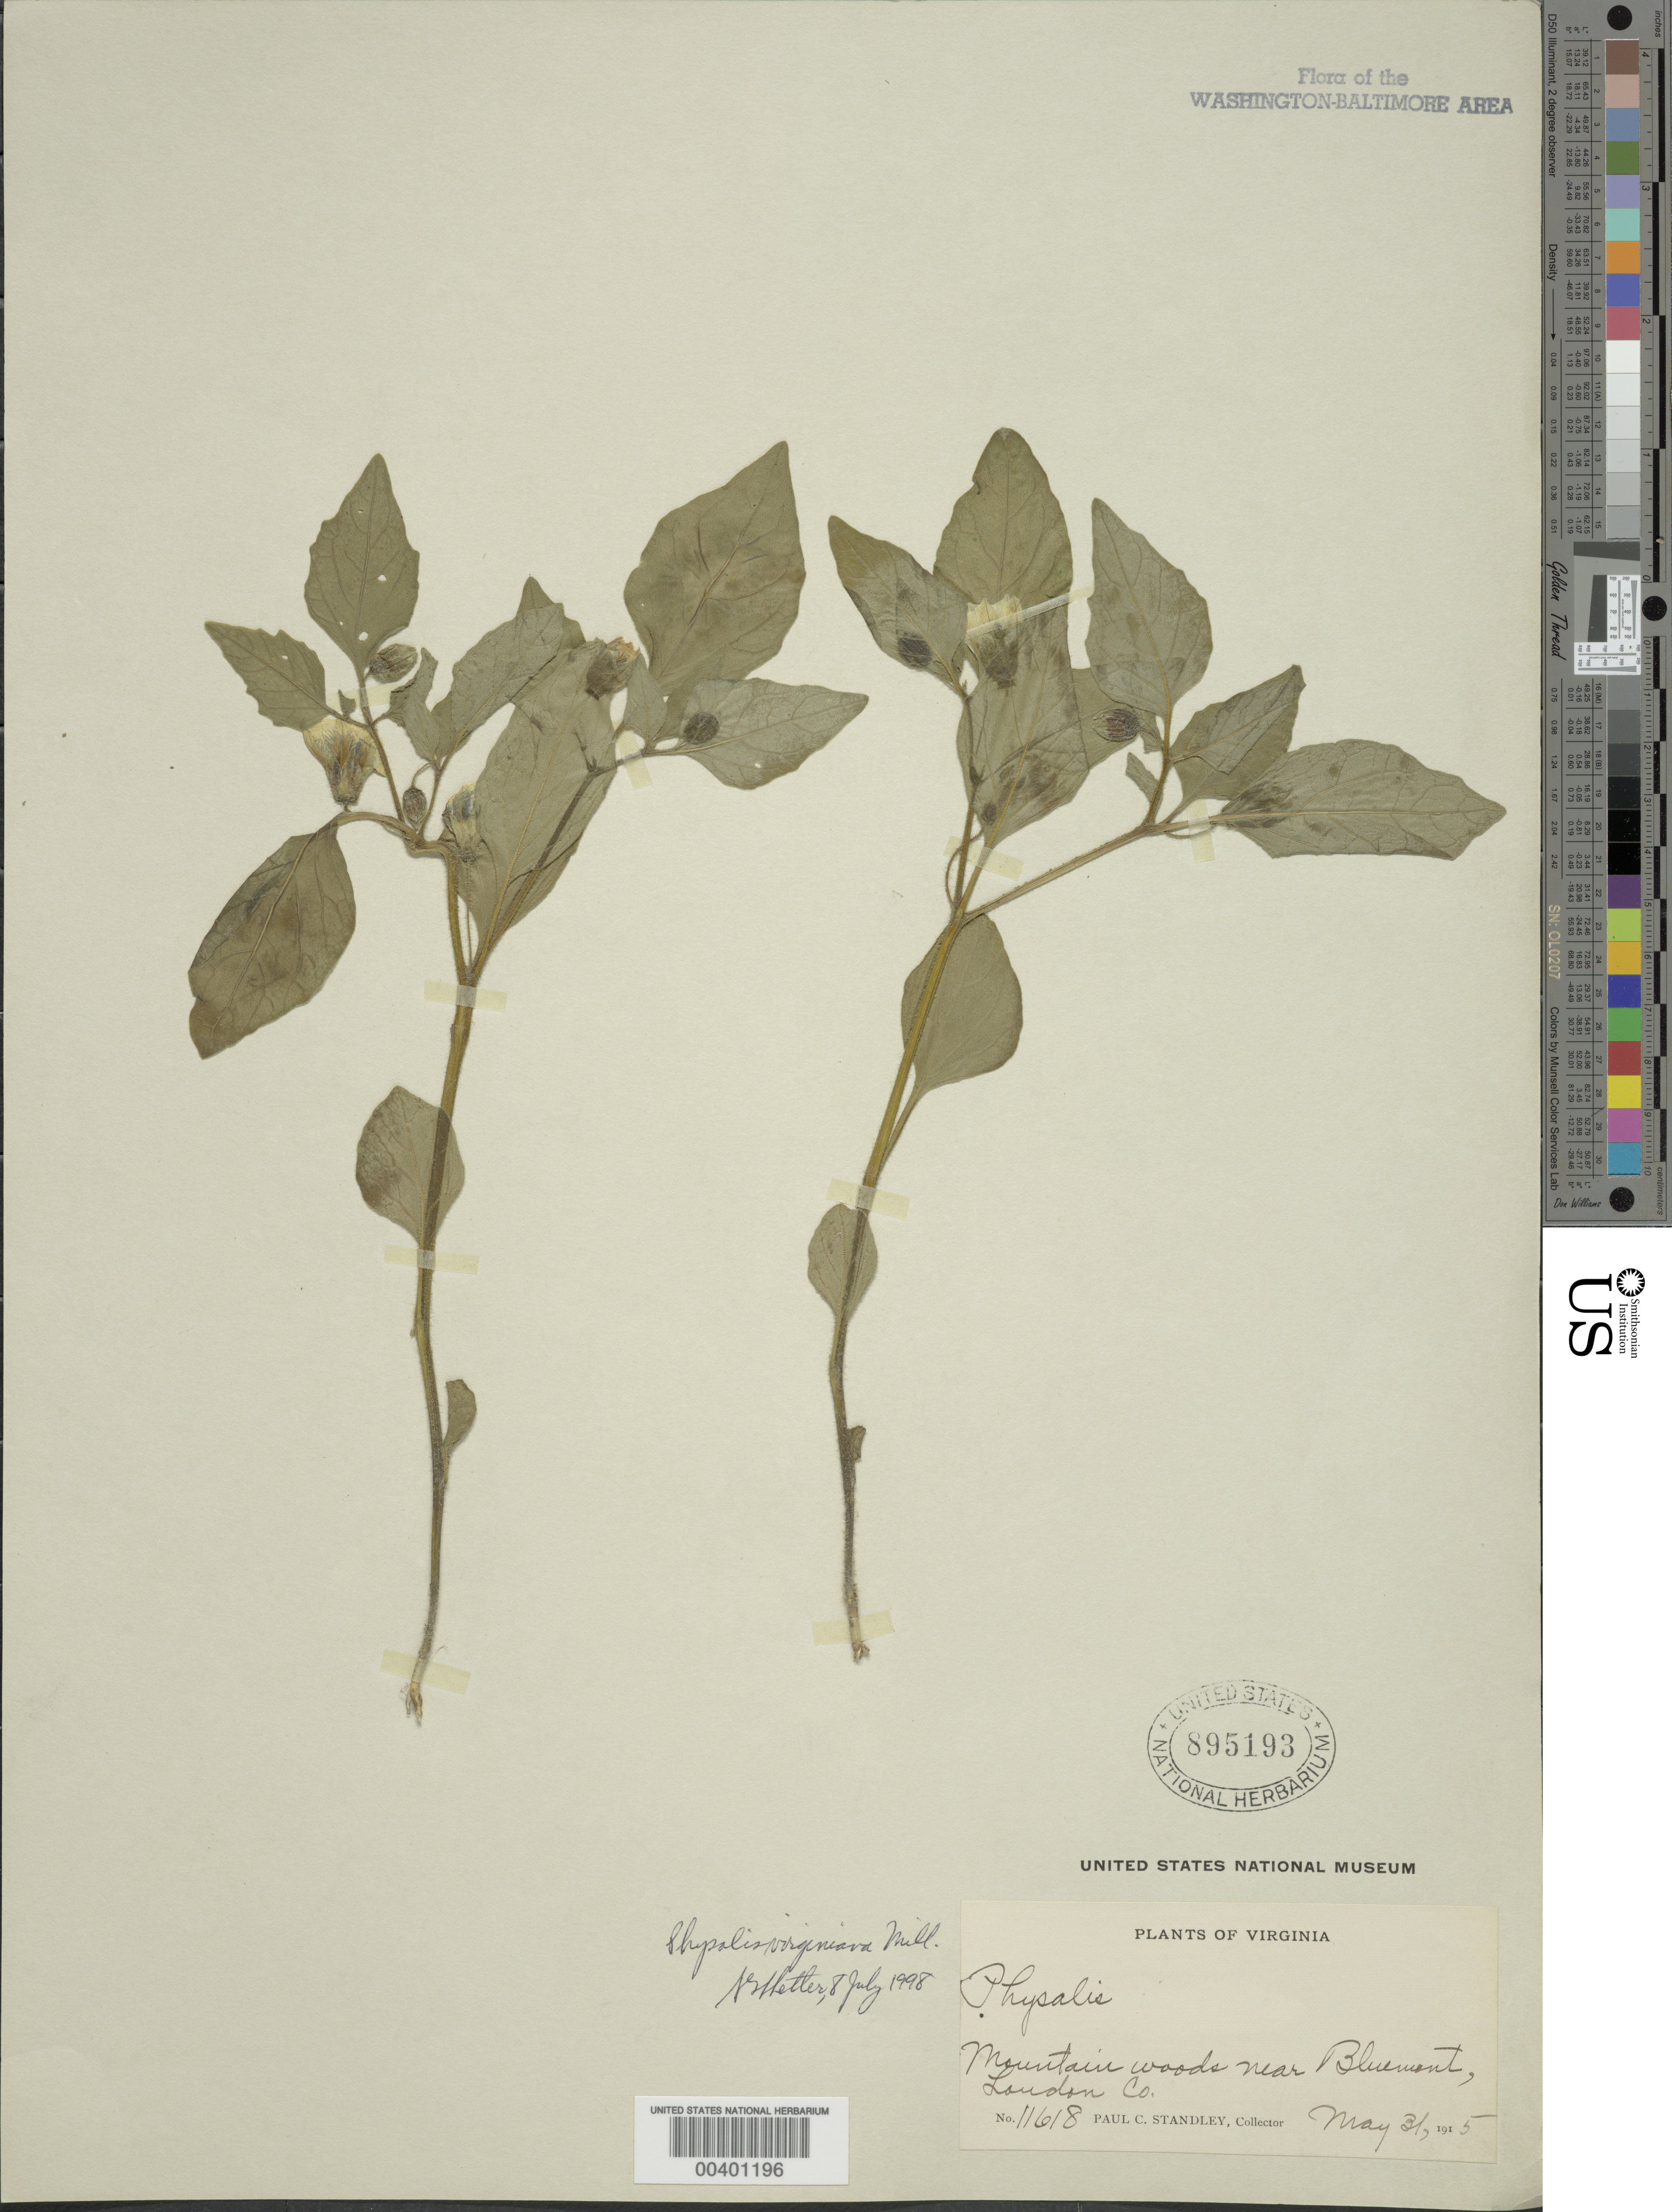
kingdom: Plantae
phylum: Tracheophyta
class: Magnoliopsida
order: Solanales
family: Solanaceae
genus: Physalis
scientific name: Physalis virginiana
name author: Mill.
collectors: P. C. Standley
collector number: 11618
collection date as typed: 31 May 1915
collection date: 1915-05-31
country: United States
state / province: Virginia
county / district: Loudoun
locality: Mountain woods near Bluemont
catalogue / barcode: US 895193